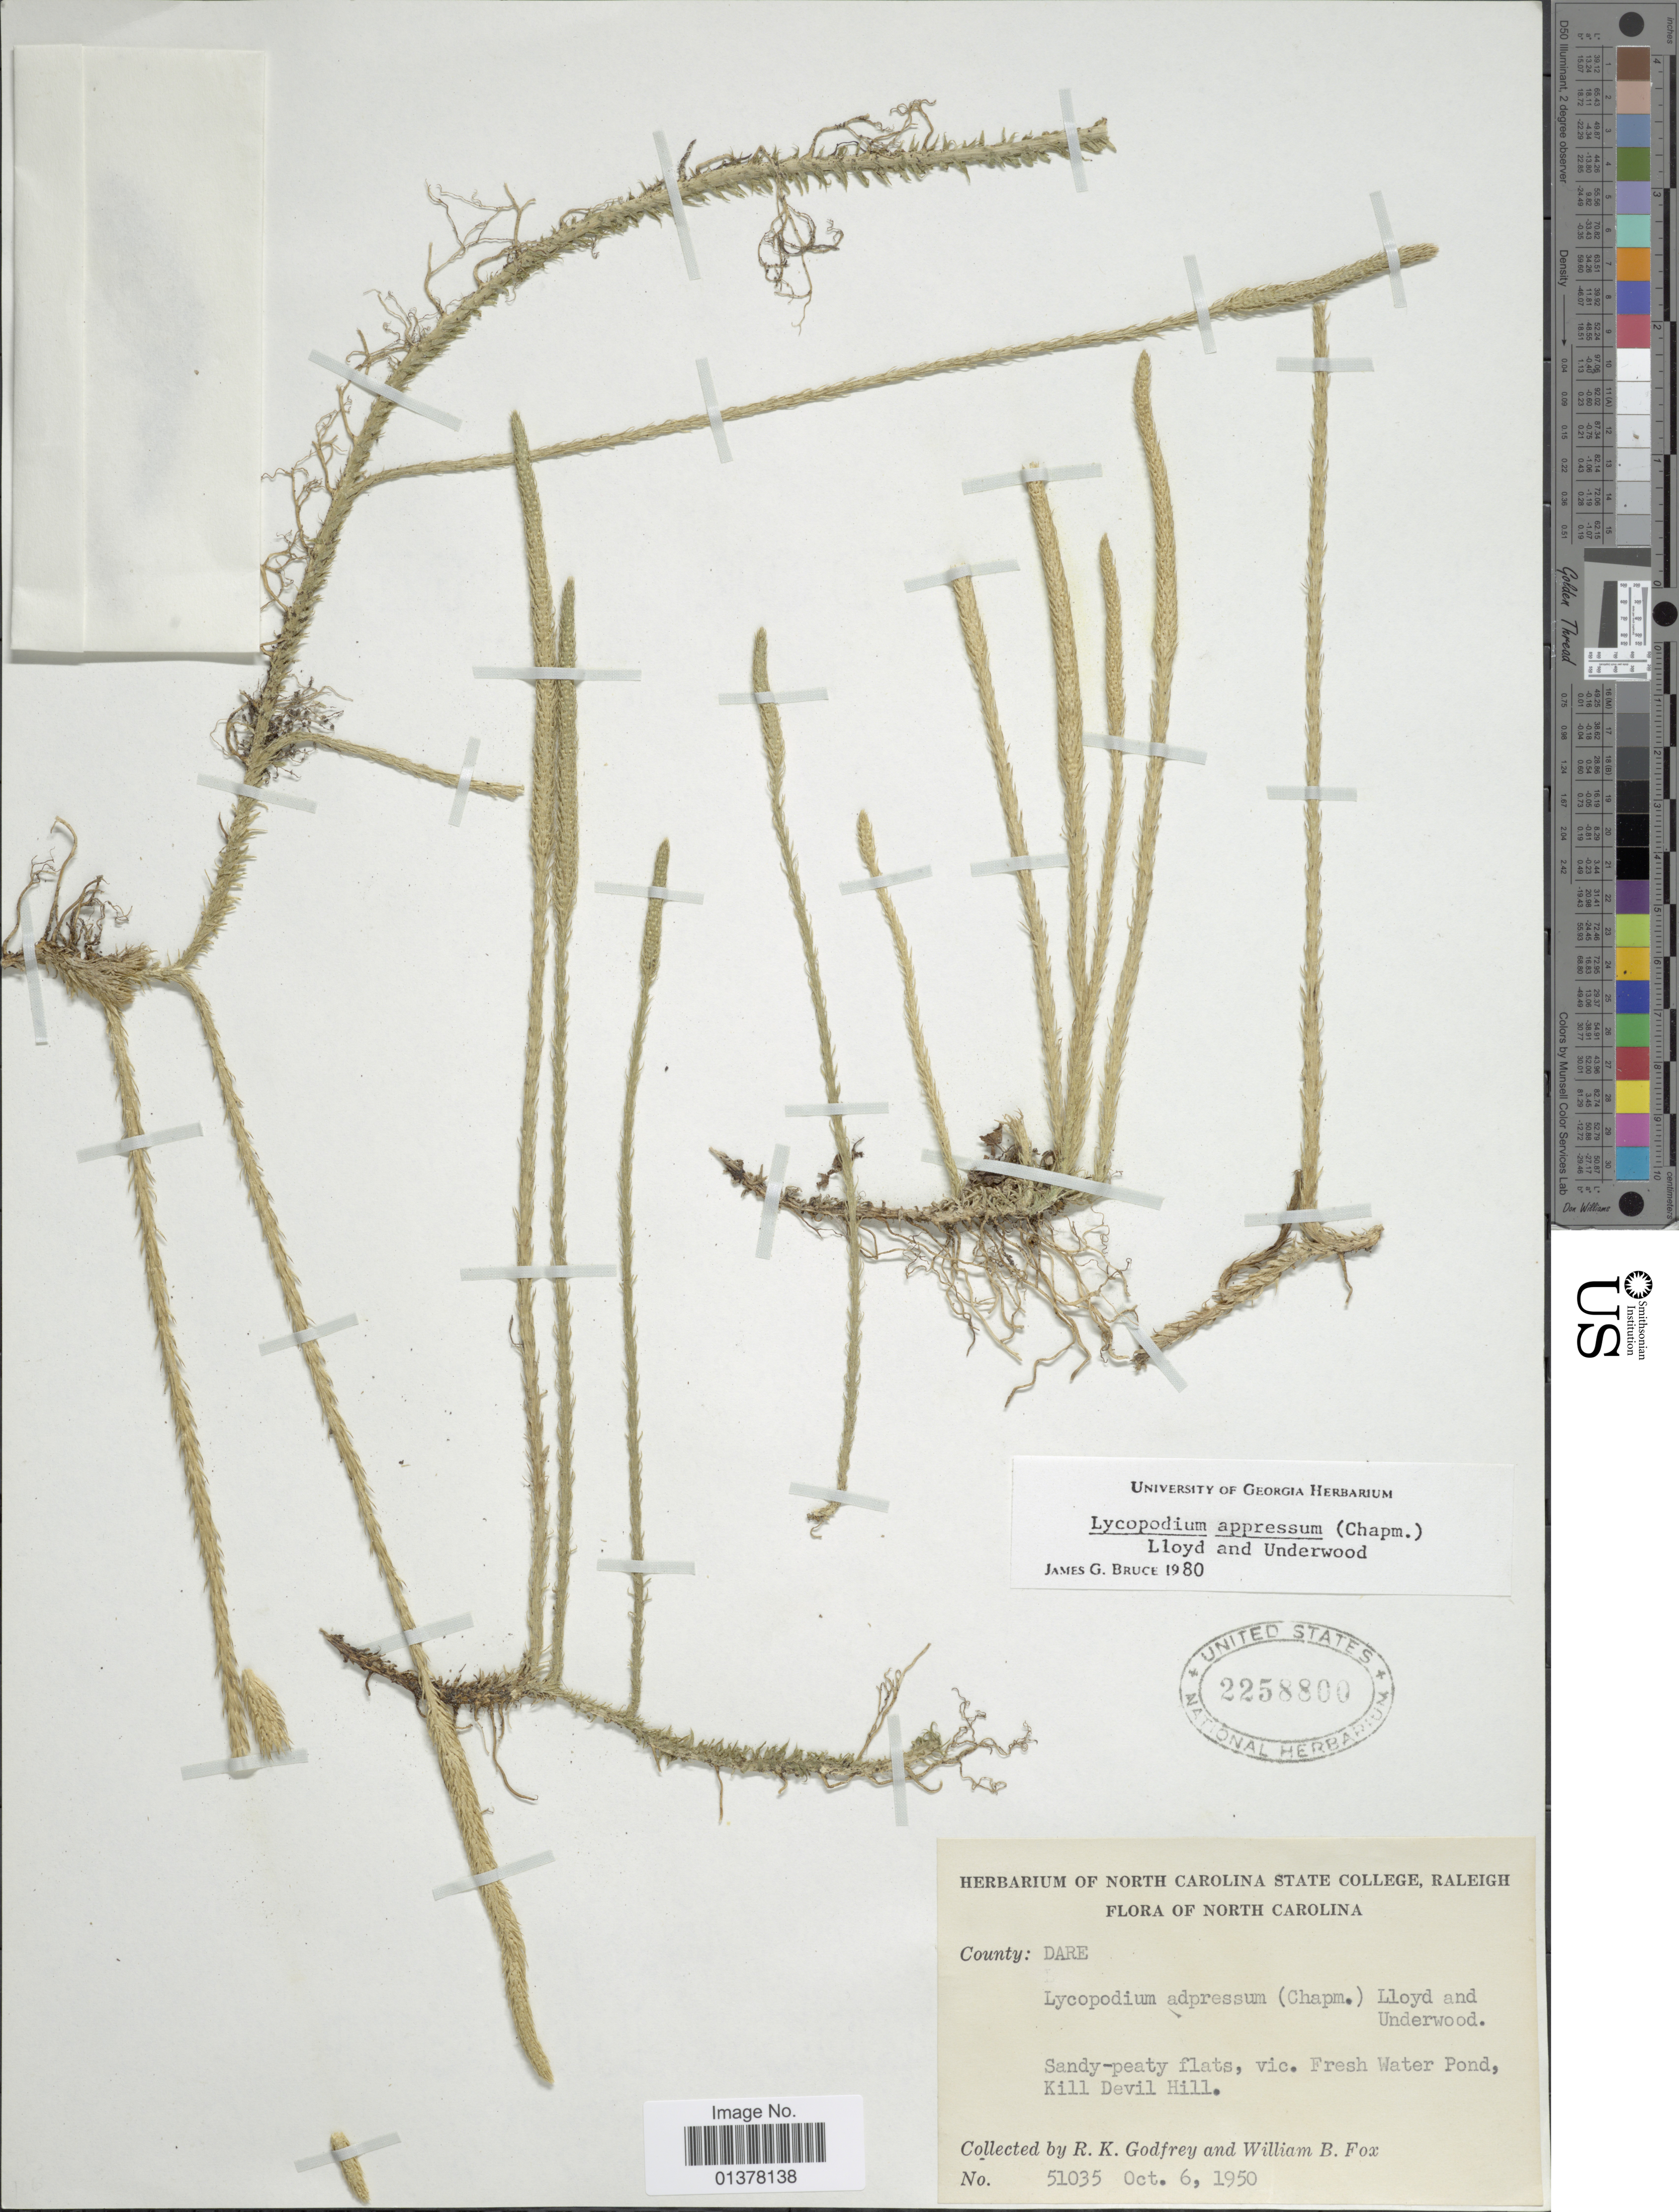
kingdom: Plantae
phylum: Tracheophyta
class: Lycopodiopsida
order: Lycopodiales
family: Lycopodiaceae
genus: Lycopodiella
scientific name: Lycopodiella appressa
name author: (Chapm.) Cranfill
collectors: R. K. Godfrey & W. B. Fox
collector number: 51035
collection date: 1950-10-06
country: United States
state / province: North Carolina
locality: Sandy-peaty flats, vic. Fresh Water Pond, Kill Devil Hill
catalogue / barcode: US 2258800